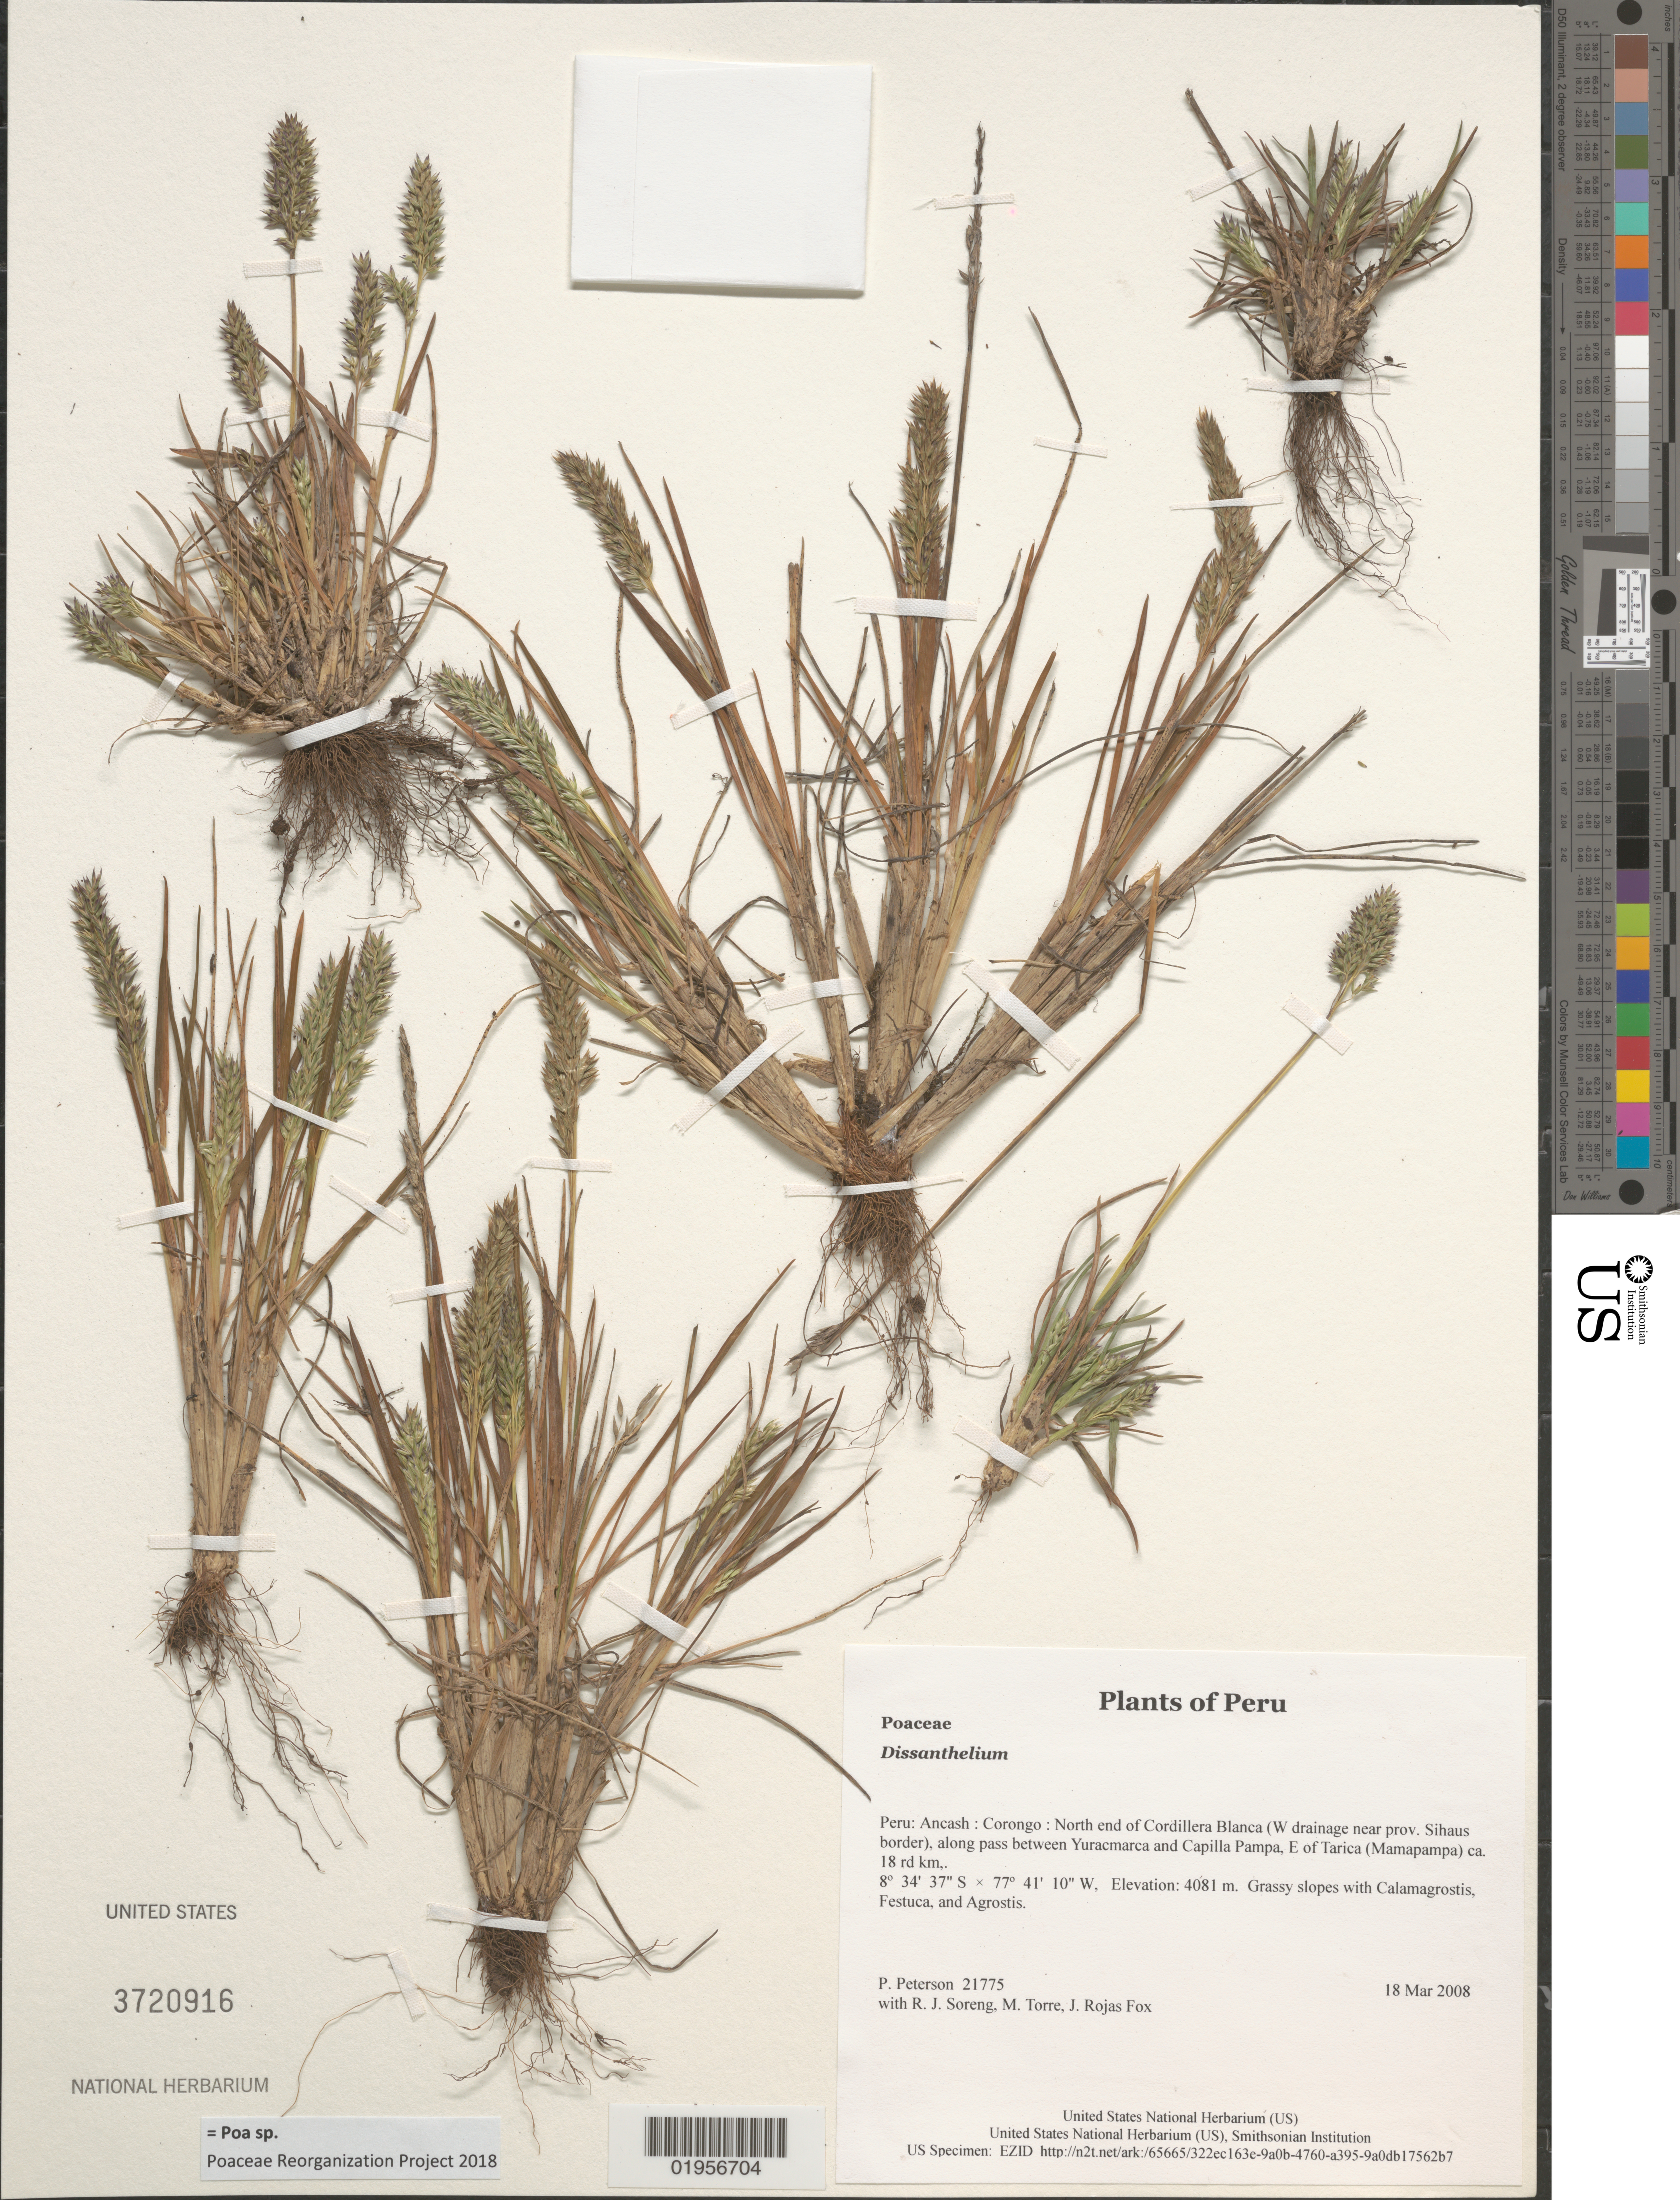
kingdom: Plantae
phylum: Tracheophyta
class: Liliopsida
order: Poales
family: Poaceae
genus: Poa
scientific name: Poa (Pseudopoa) sp.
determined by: Poaceae Reorganization Project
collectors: P. M. Peterson, R. J. Soreng, M. Torre & J. Rojas Fox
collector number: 21775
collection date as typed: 18 Mar 2008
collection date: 2008-03-18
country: Peru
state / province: Ancash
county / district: Corongo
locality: North end of Cordillera Blanca (W drainage near prov. Sihaus border), along pass between Yuracmarca and Capilla Pampa, E of Tarica (Mamapampa) ca. 18 rd km,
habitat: Grassy slopes with Calamagrostis, Festuca, and Agrostis.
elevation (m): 4081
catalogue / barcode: US 3720916